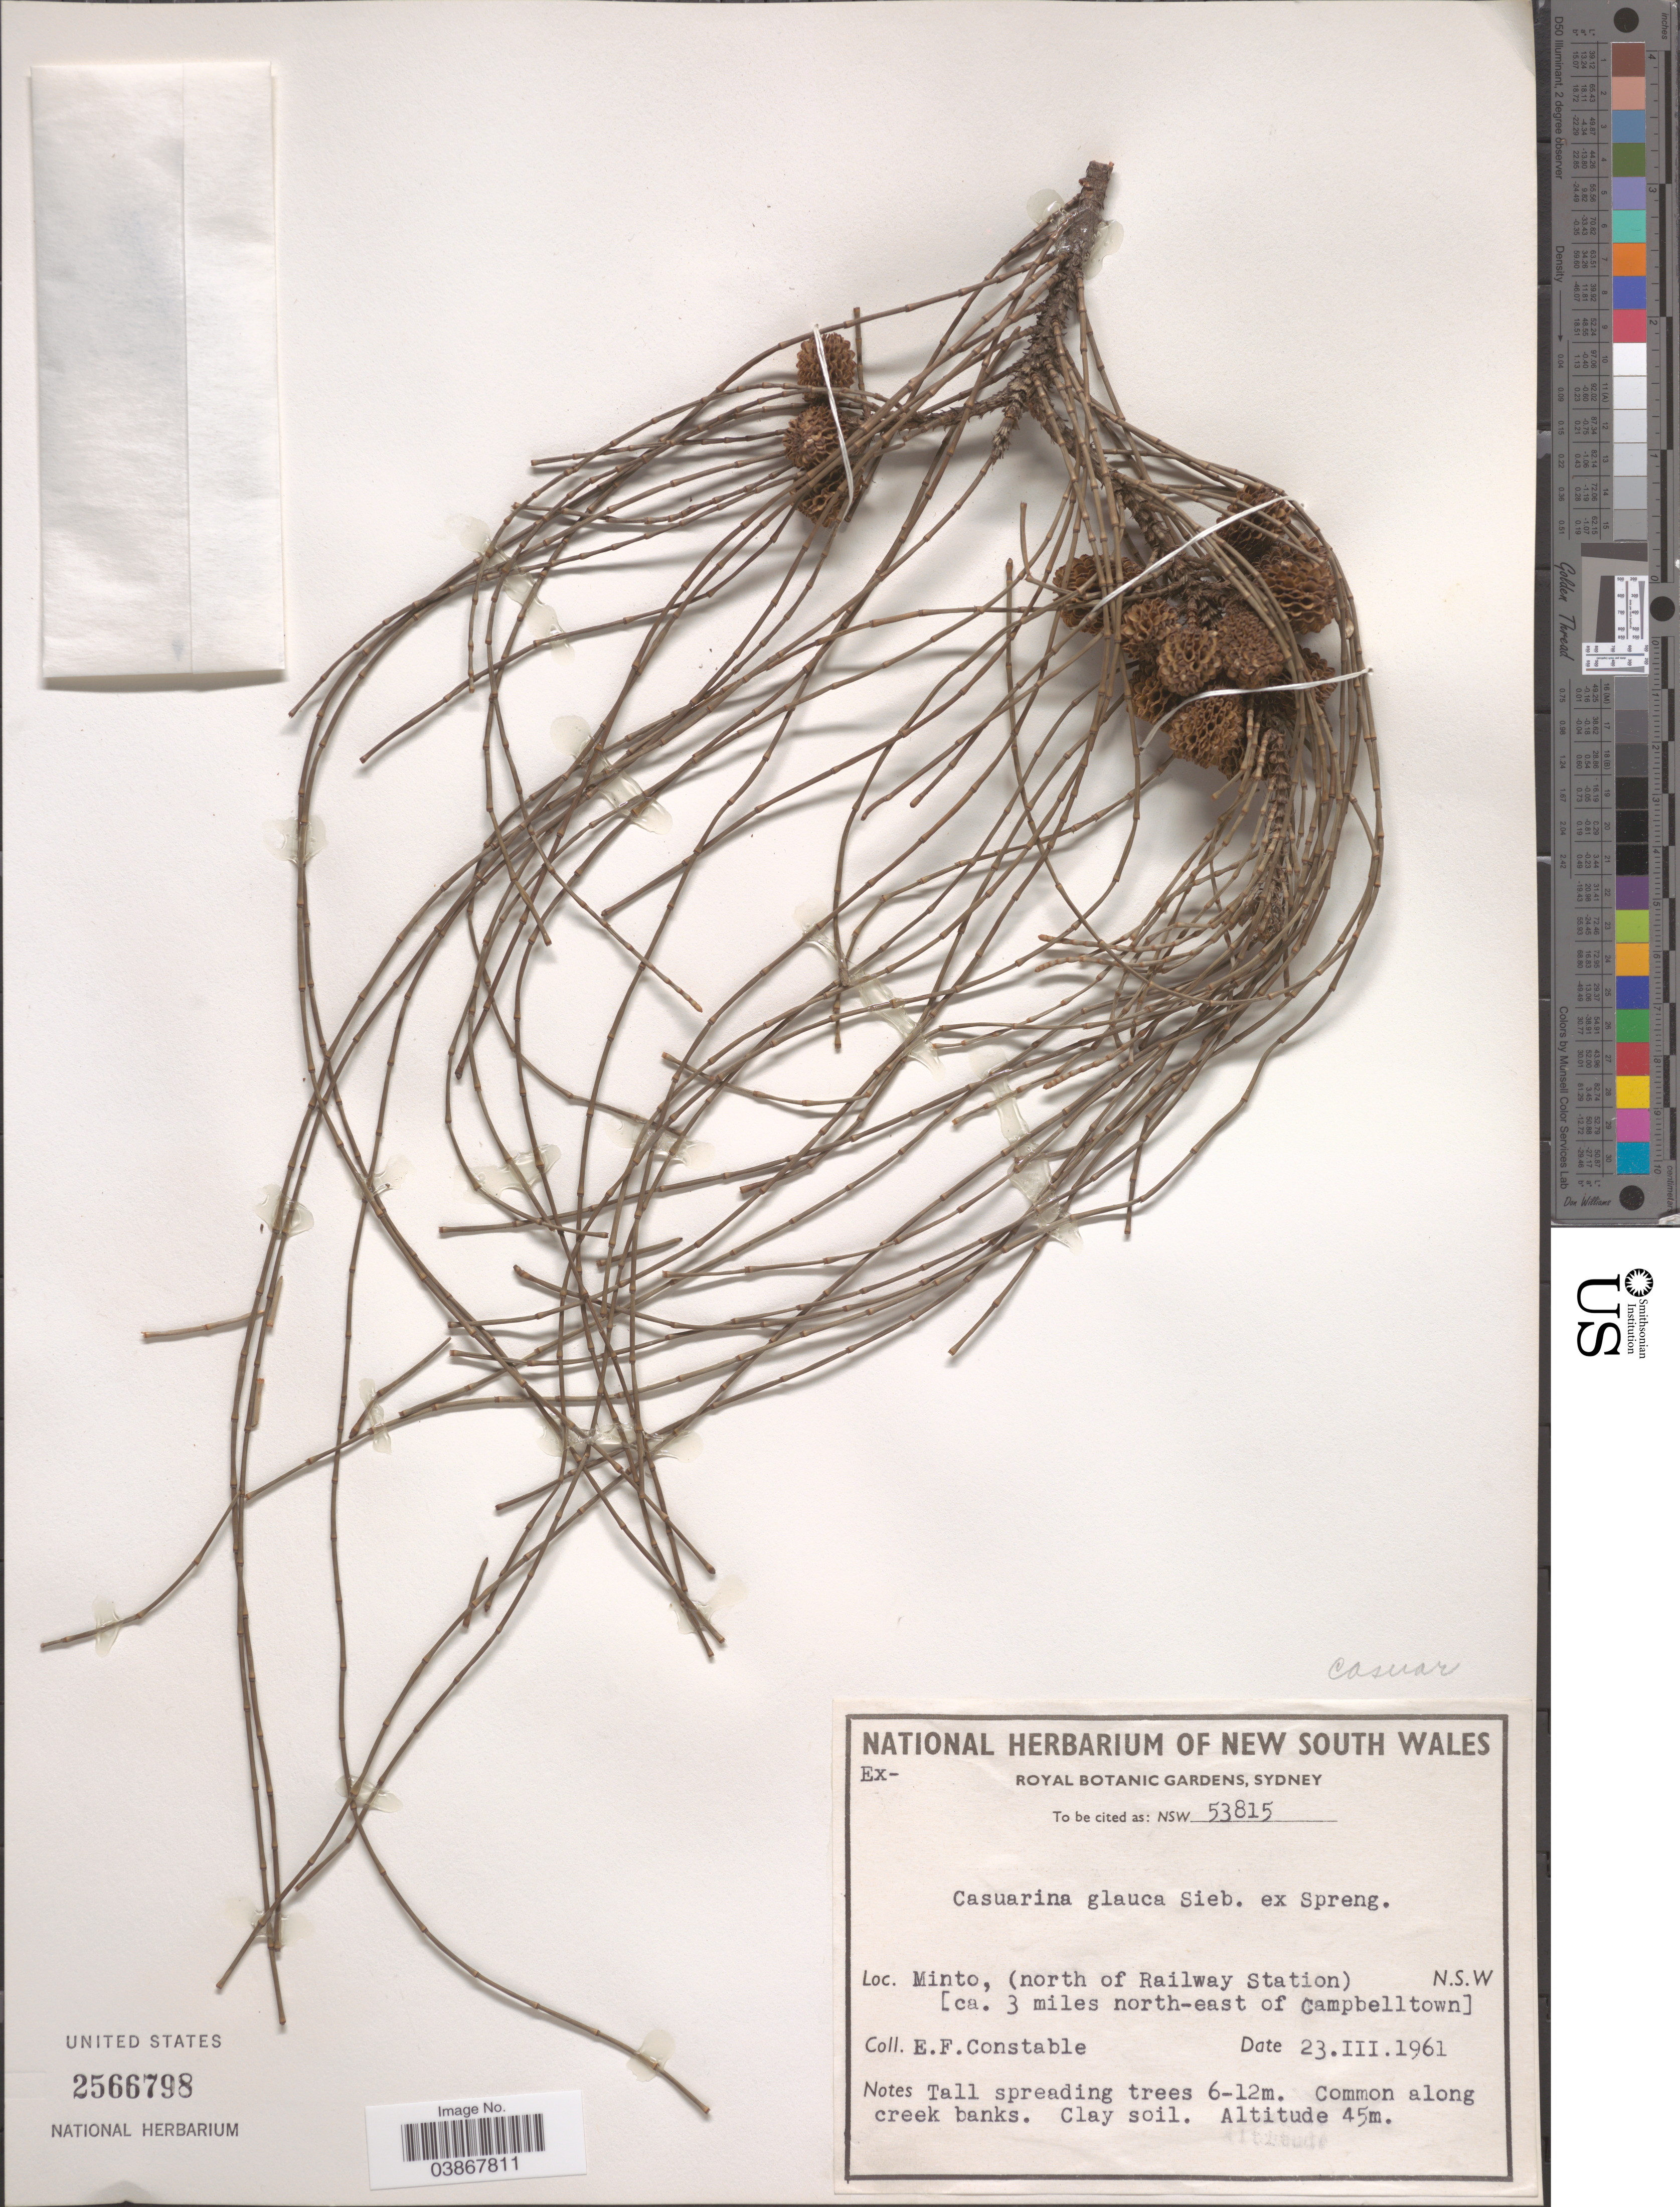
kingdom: Plantae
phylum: Tracheophyta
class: Magnoliopsida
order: Fagales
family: Casuarinaceae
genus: Casuarina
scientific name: Casuarina glauca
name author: Sieber ex Spreng.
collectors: E. F. Constable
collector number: NSW53815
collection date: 1961-03-23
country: Australia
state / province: New South Wales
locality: Minto, (north of Railway Station) [ca. 3 miles north-east of Campbelltown].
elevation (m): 45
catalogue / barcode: US 2566798